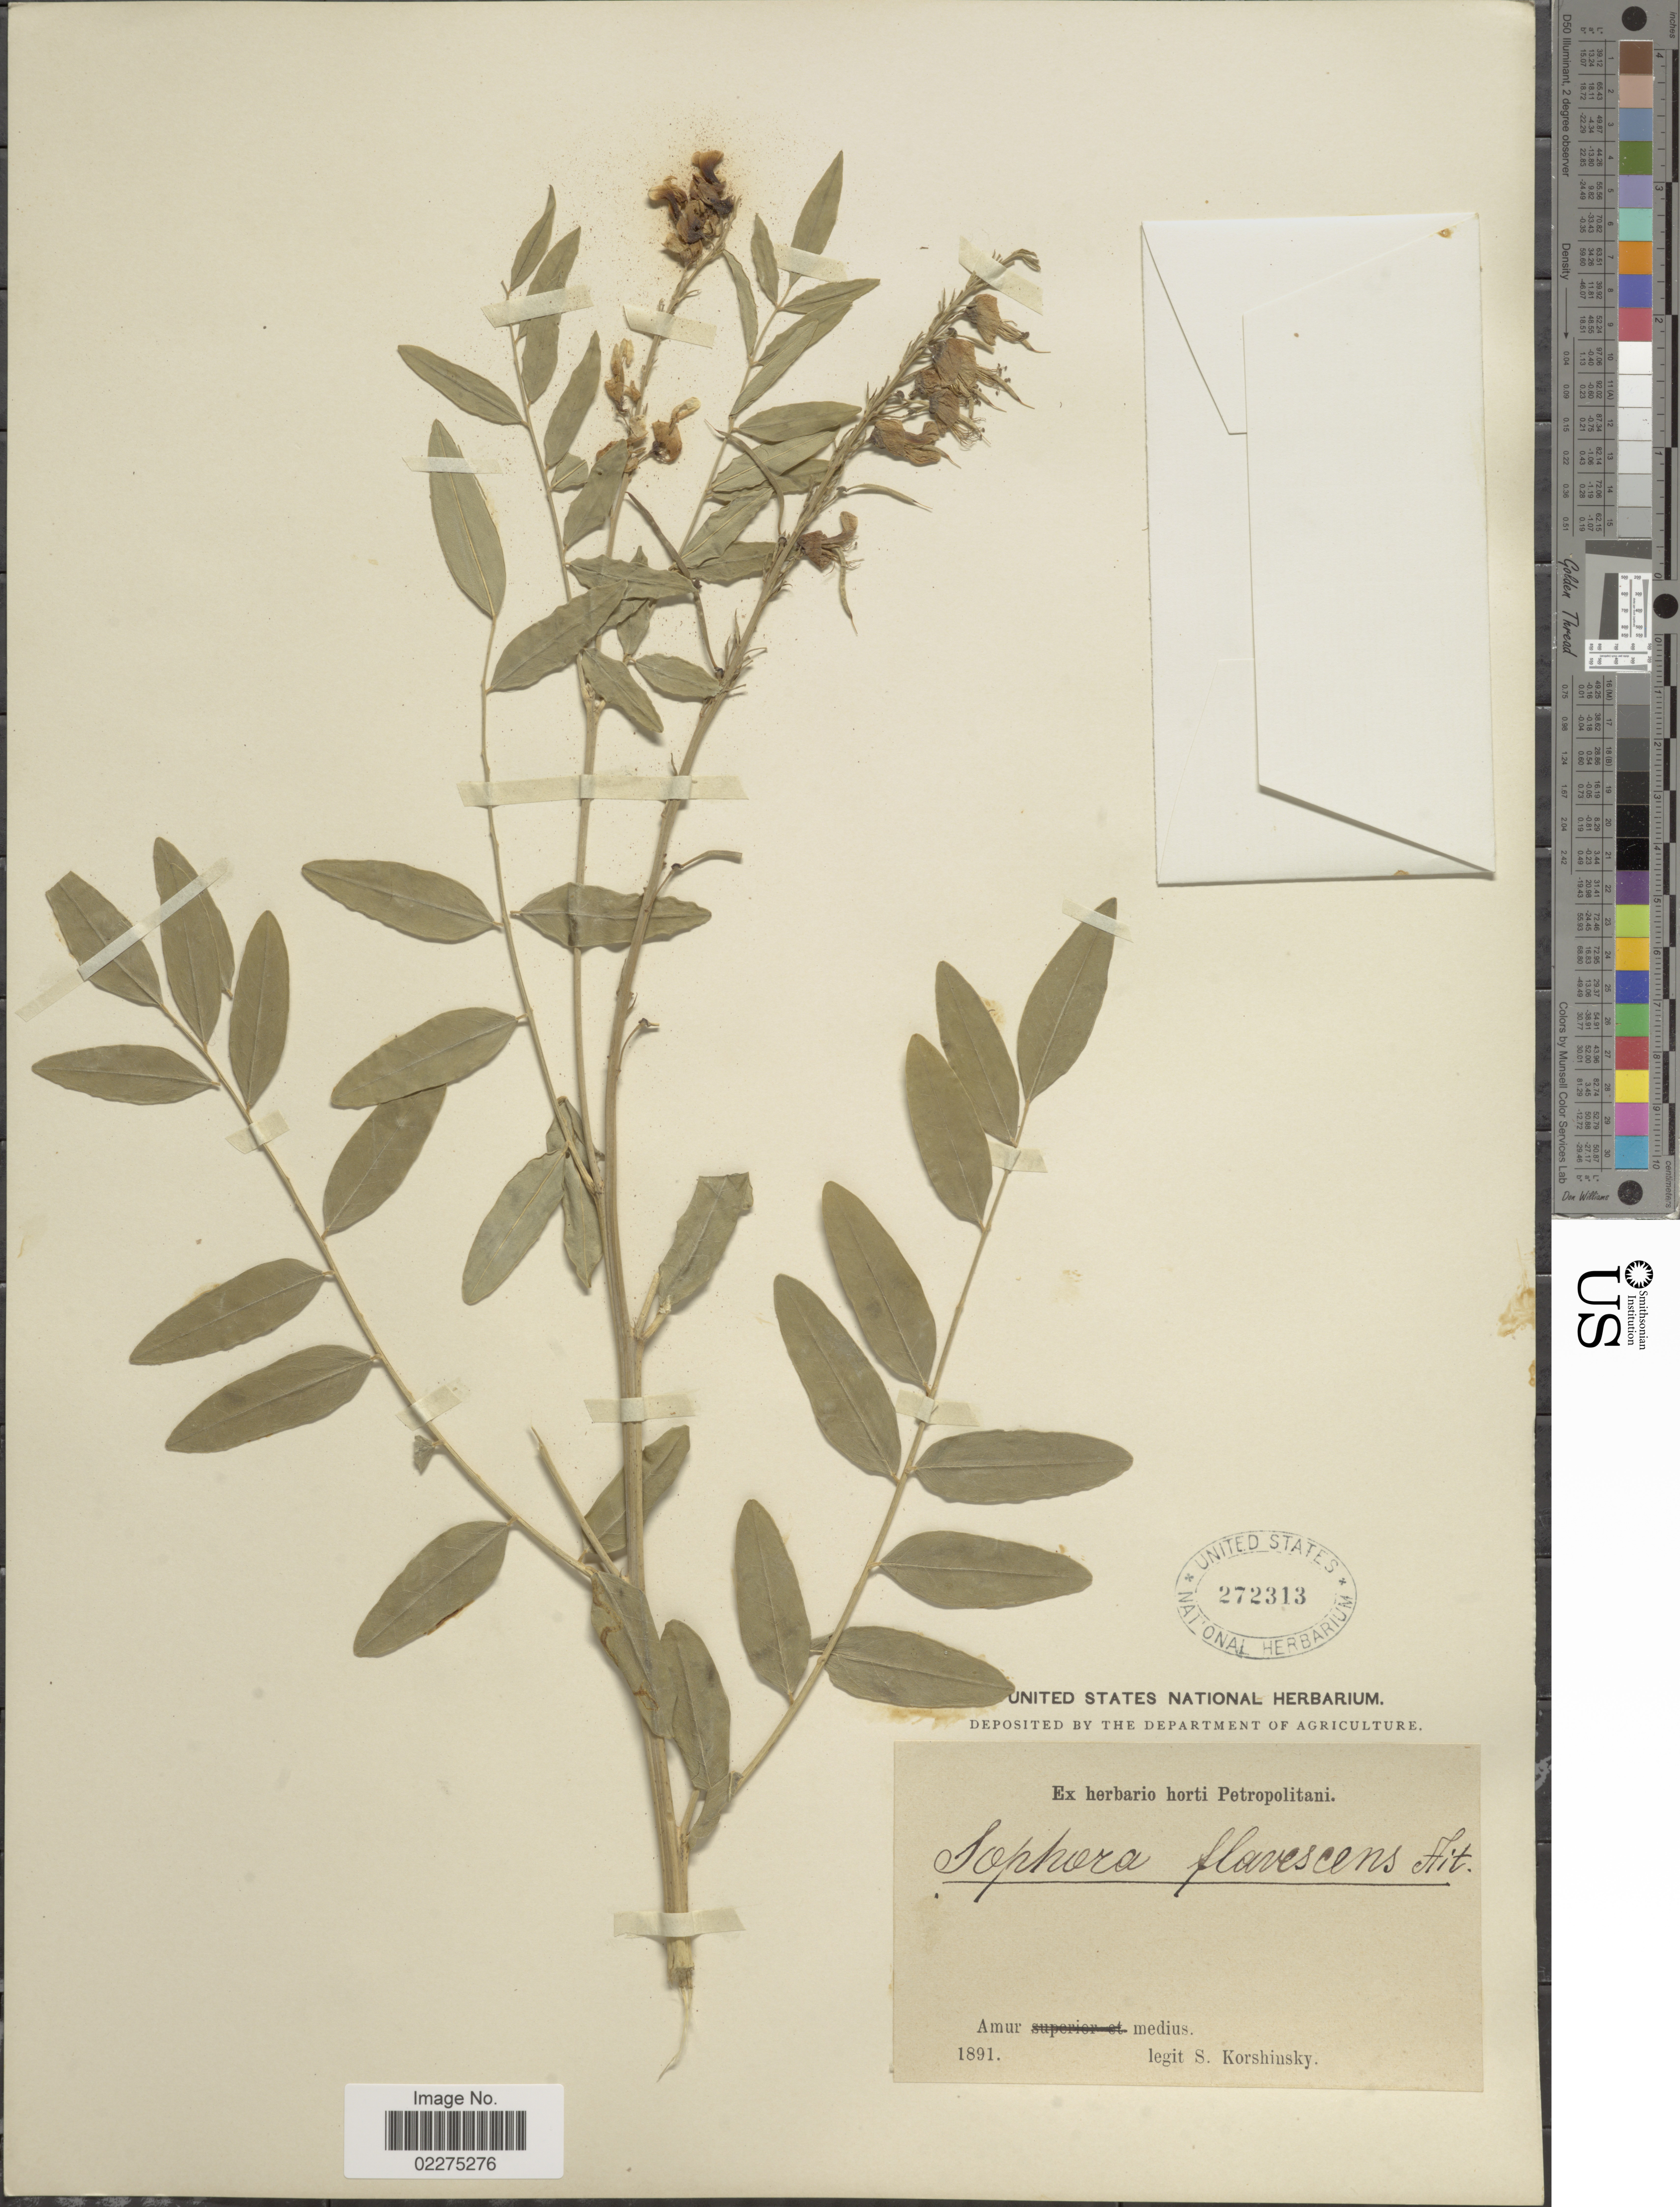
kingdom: Plantae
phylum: Tracheophyta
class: Magnoliopsida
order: Fabales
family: Fabaceae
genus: Sophora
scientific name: Sophora flavescens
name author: Aiton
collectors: S. I. Korshinsky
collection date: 1891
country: Russian Federation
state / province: Amur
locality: Amur medius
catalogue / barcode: US 272313